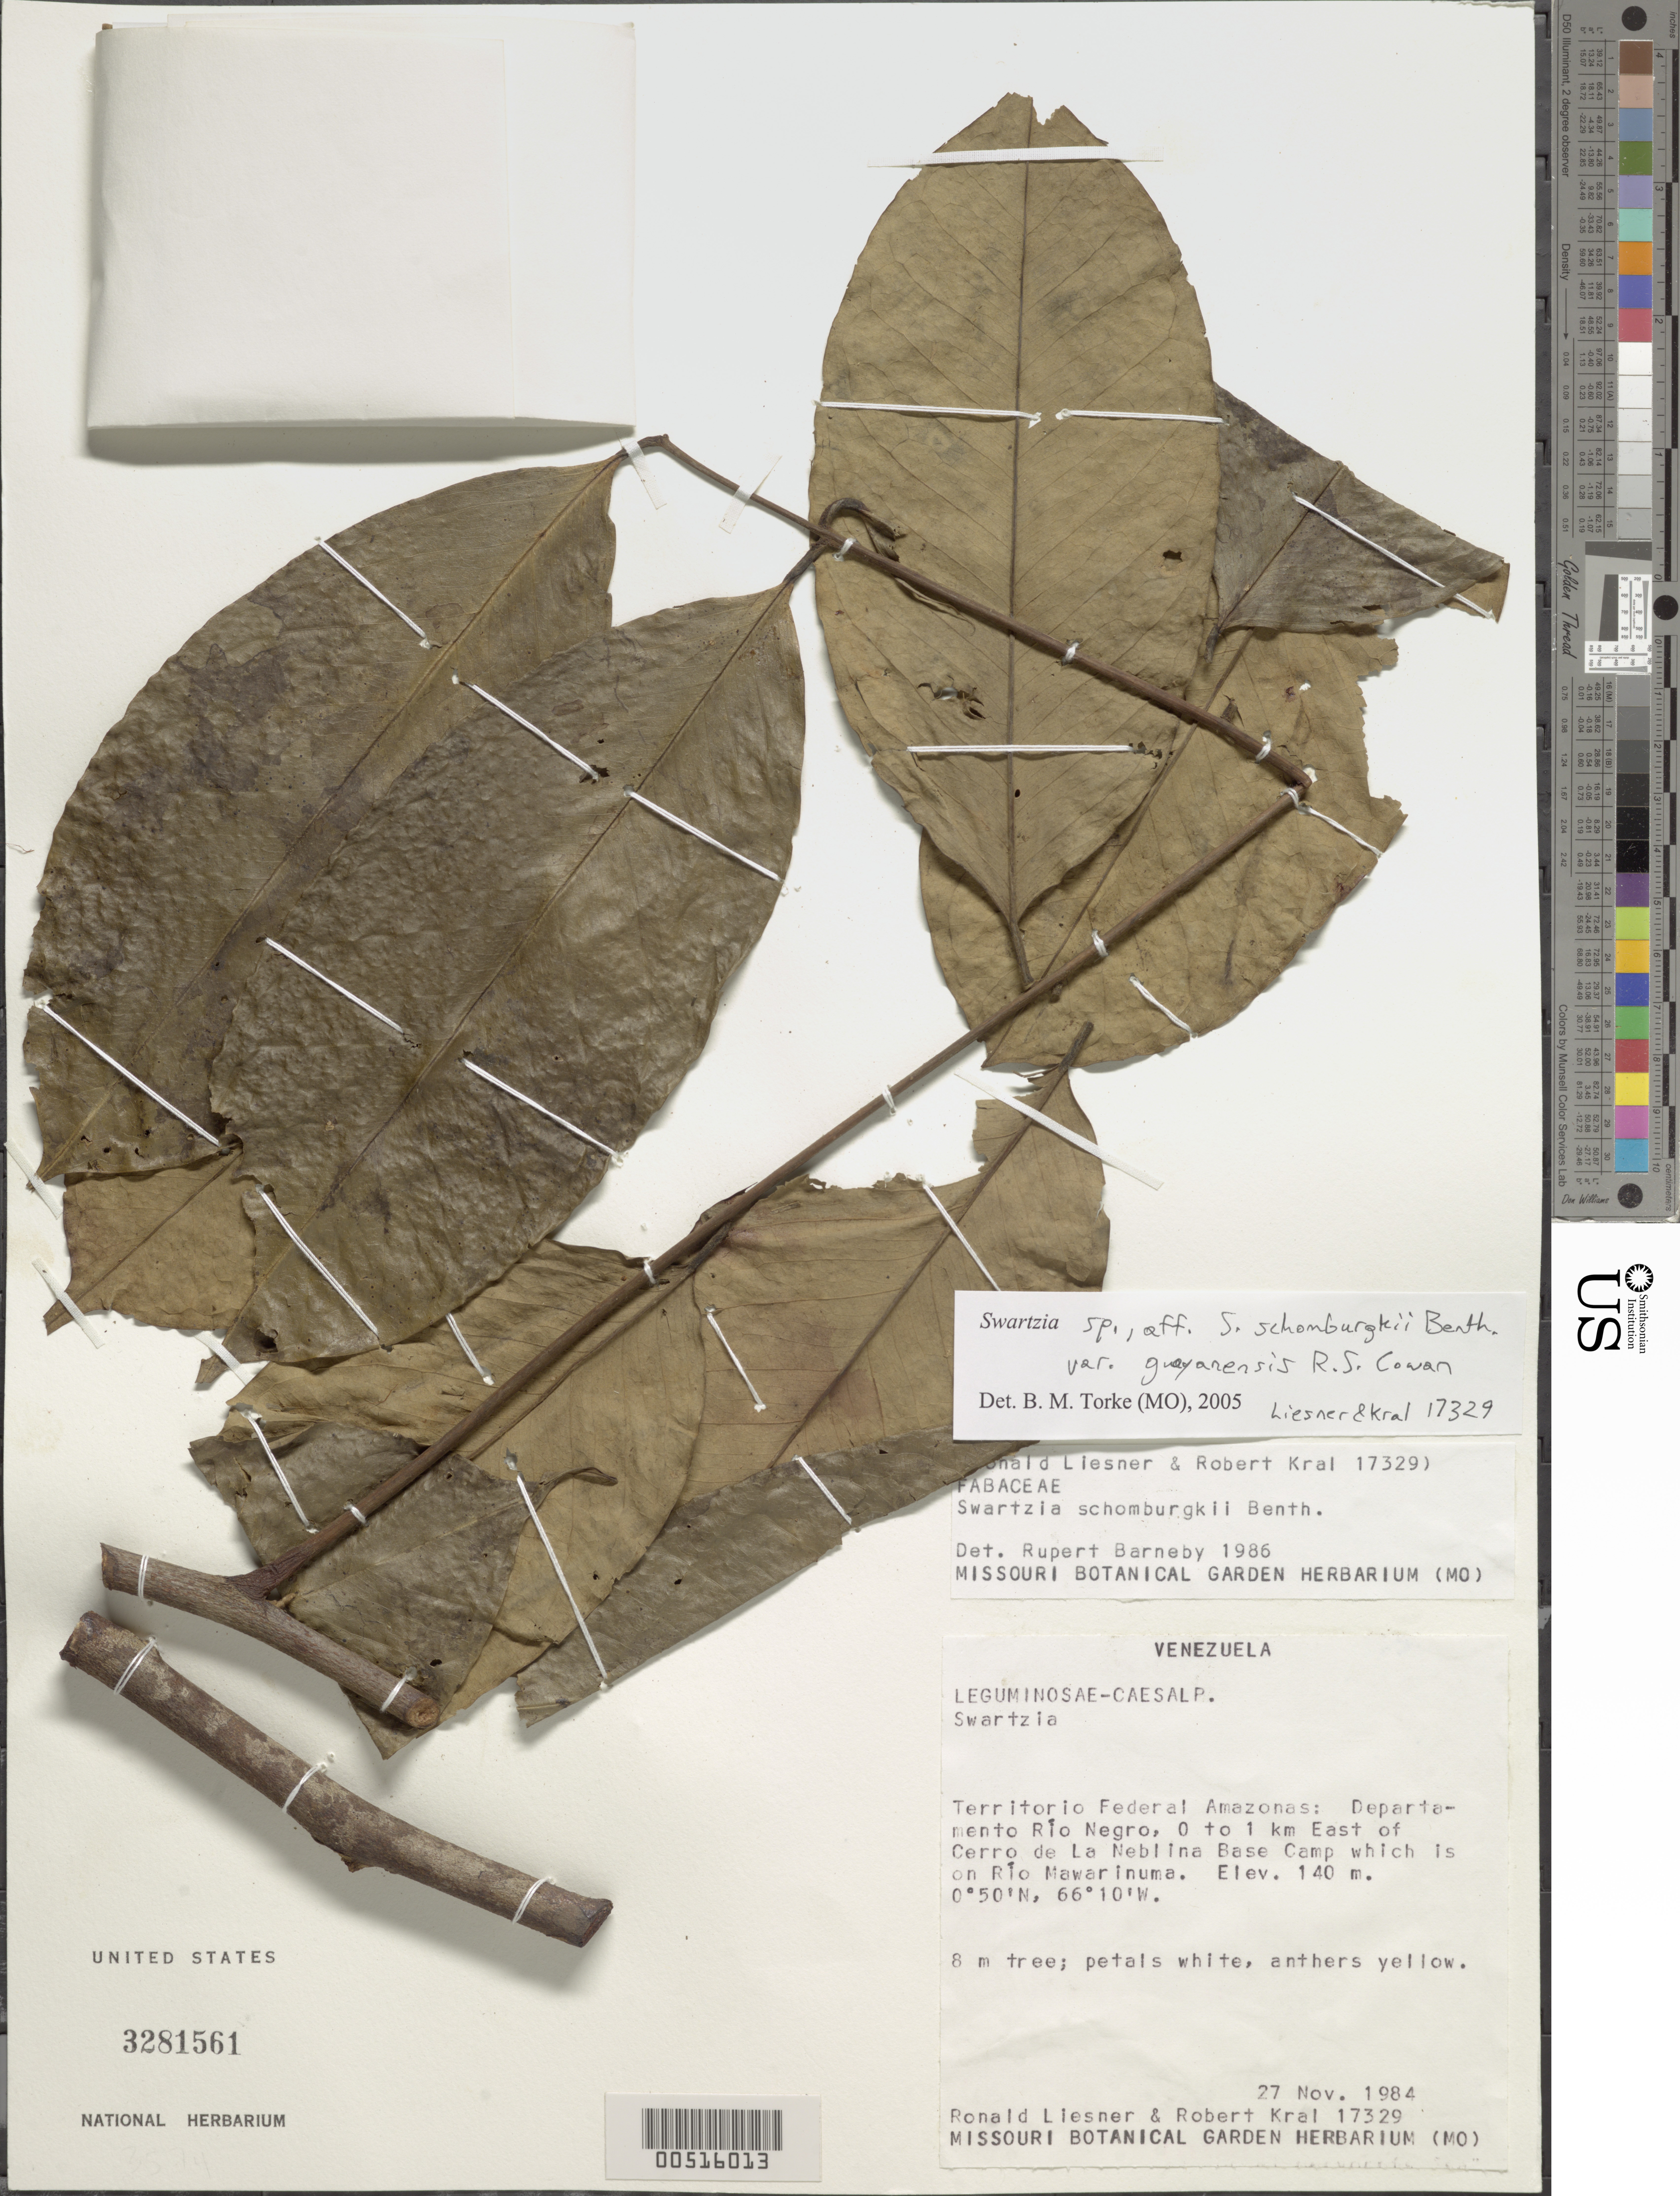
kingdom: Plantae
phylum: Tracheophyta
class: Magnoliopsida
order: Fabales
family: Fabaceae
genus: Swartzia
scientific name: Swartzia schomburgkii var. guayanensis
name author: R.S. Cowan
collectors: R. L. Liesner & R. Kral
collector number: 17329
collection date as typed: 27 Nov 1984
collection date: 1984-11-27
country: Venezuela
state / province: Amazonas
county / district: Rio Negro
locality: E of Cerro de la Neblina base camp, Rio Mawarinuma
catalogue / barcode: US 3281561